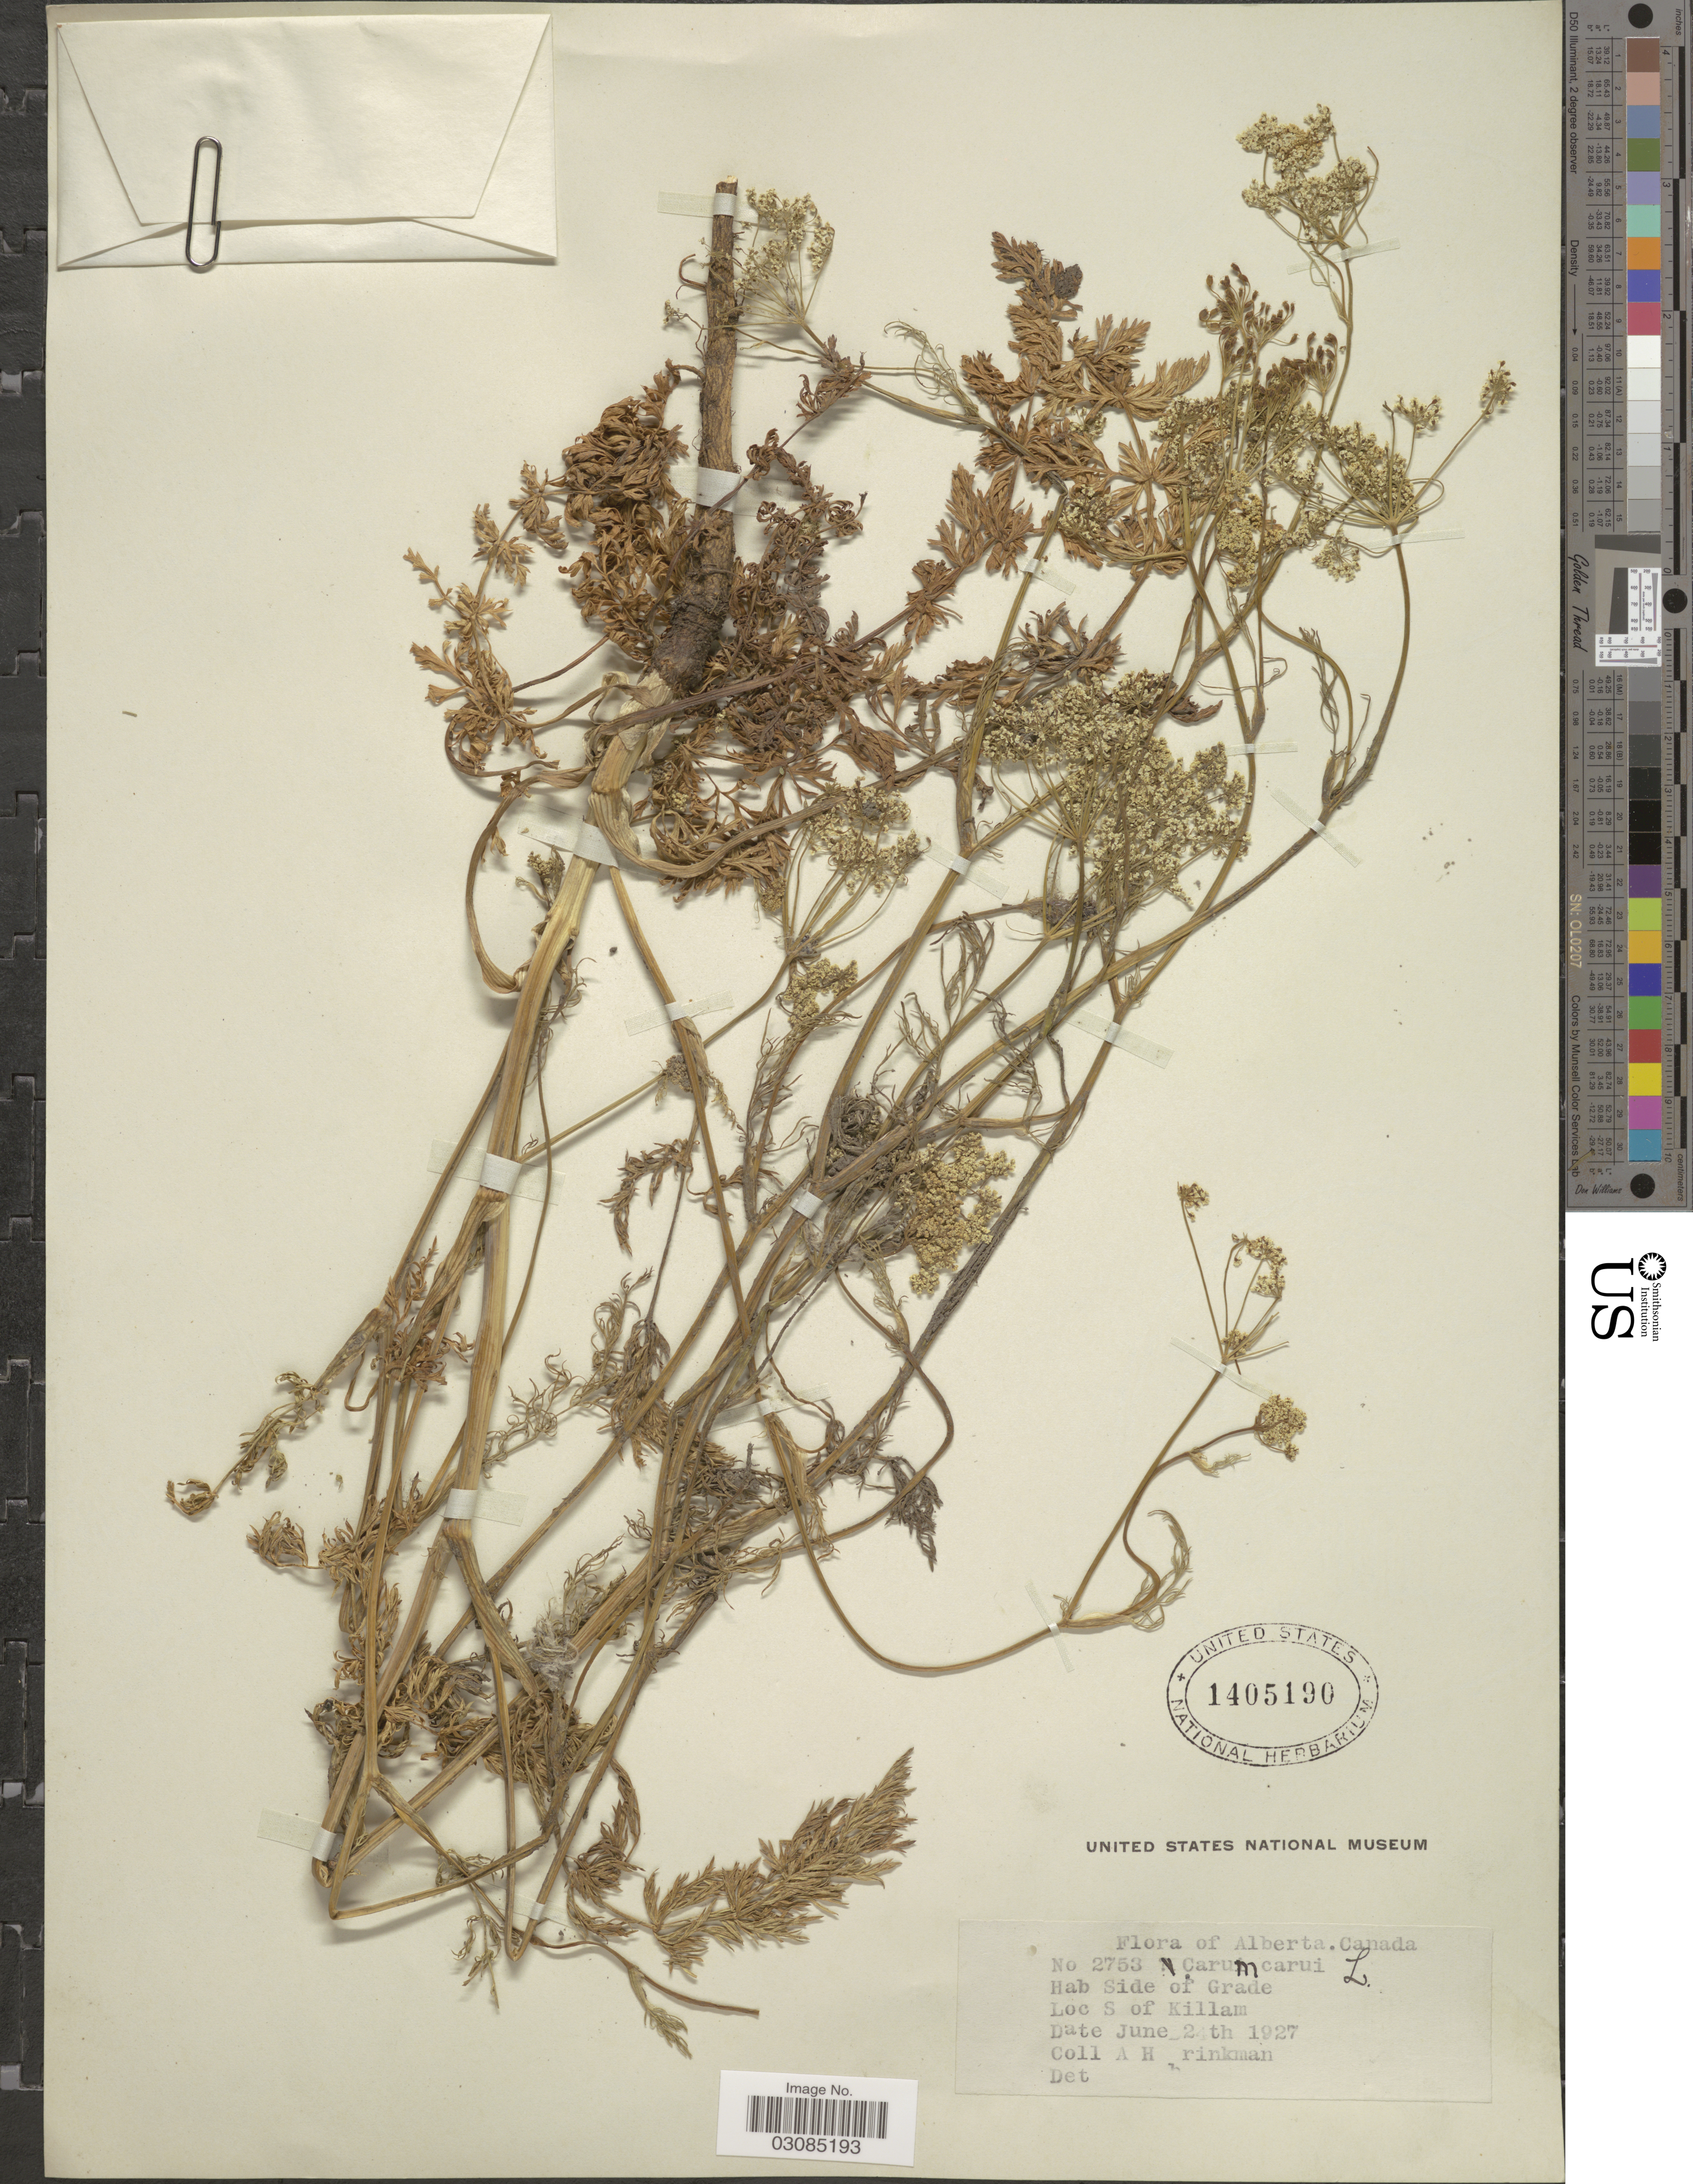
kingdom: Plantae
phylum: Tracheophyta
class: Magnoliopsida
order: Apiales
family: Apiaceae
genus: Carum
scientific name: Carum carvi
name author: L.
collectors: A. Brinkman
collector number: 2753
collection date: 1927-06-02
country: Canada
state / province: Alberta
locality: Side of Grade. S of Killam.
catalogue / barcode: US 1405190